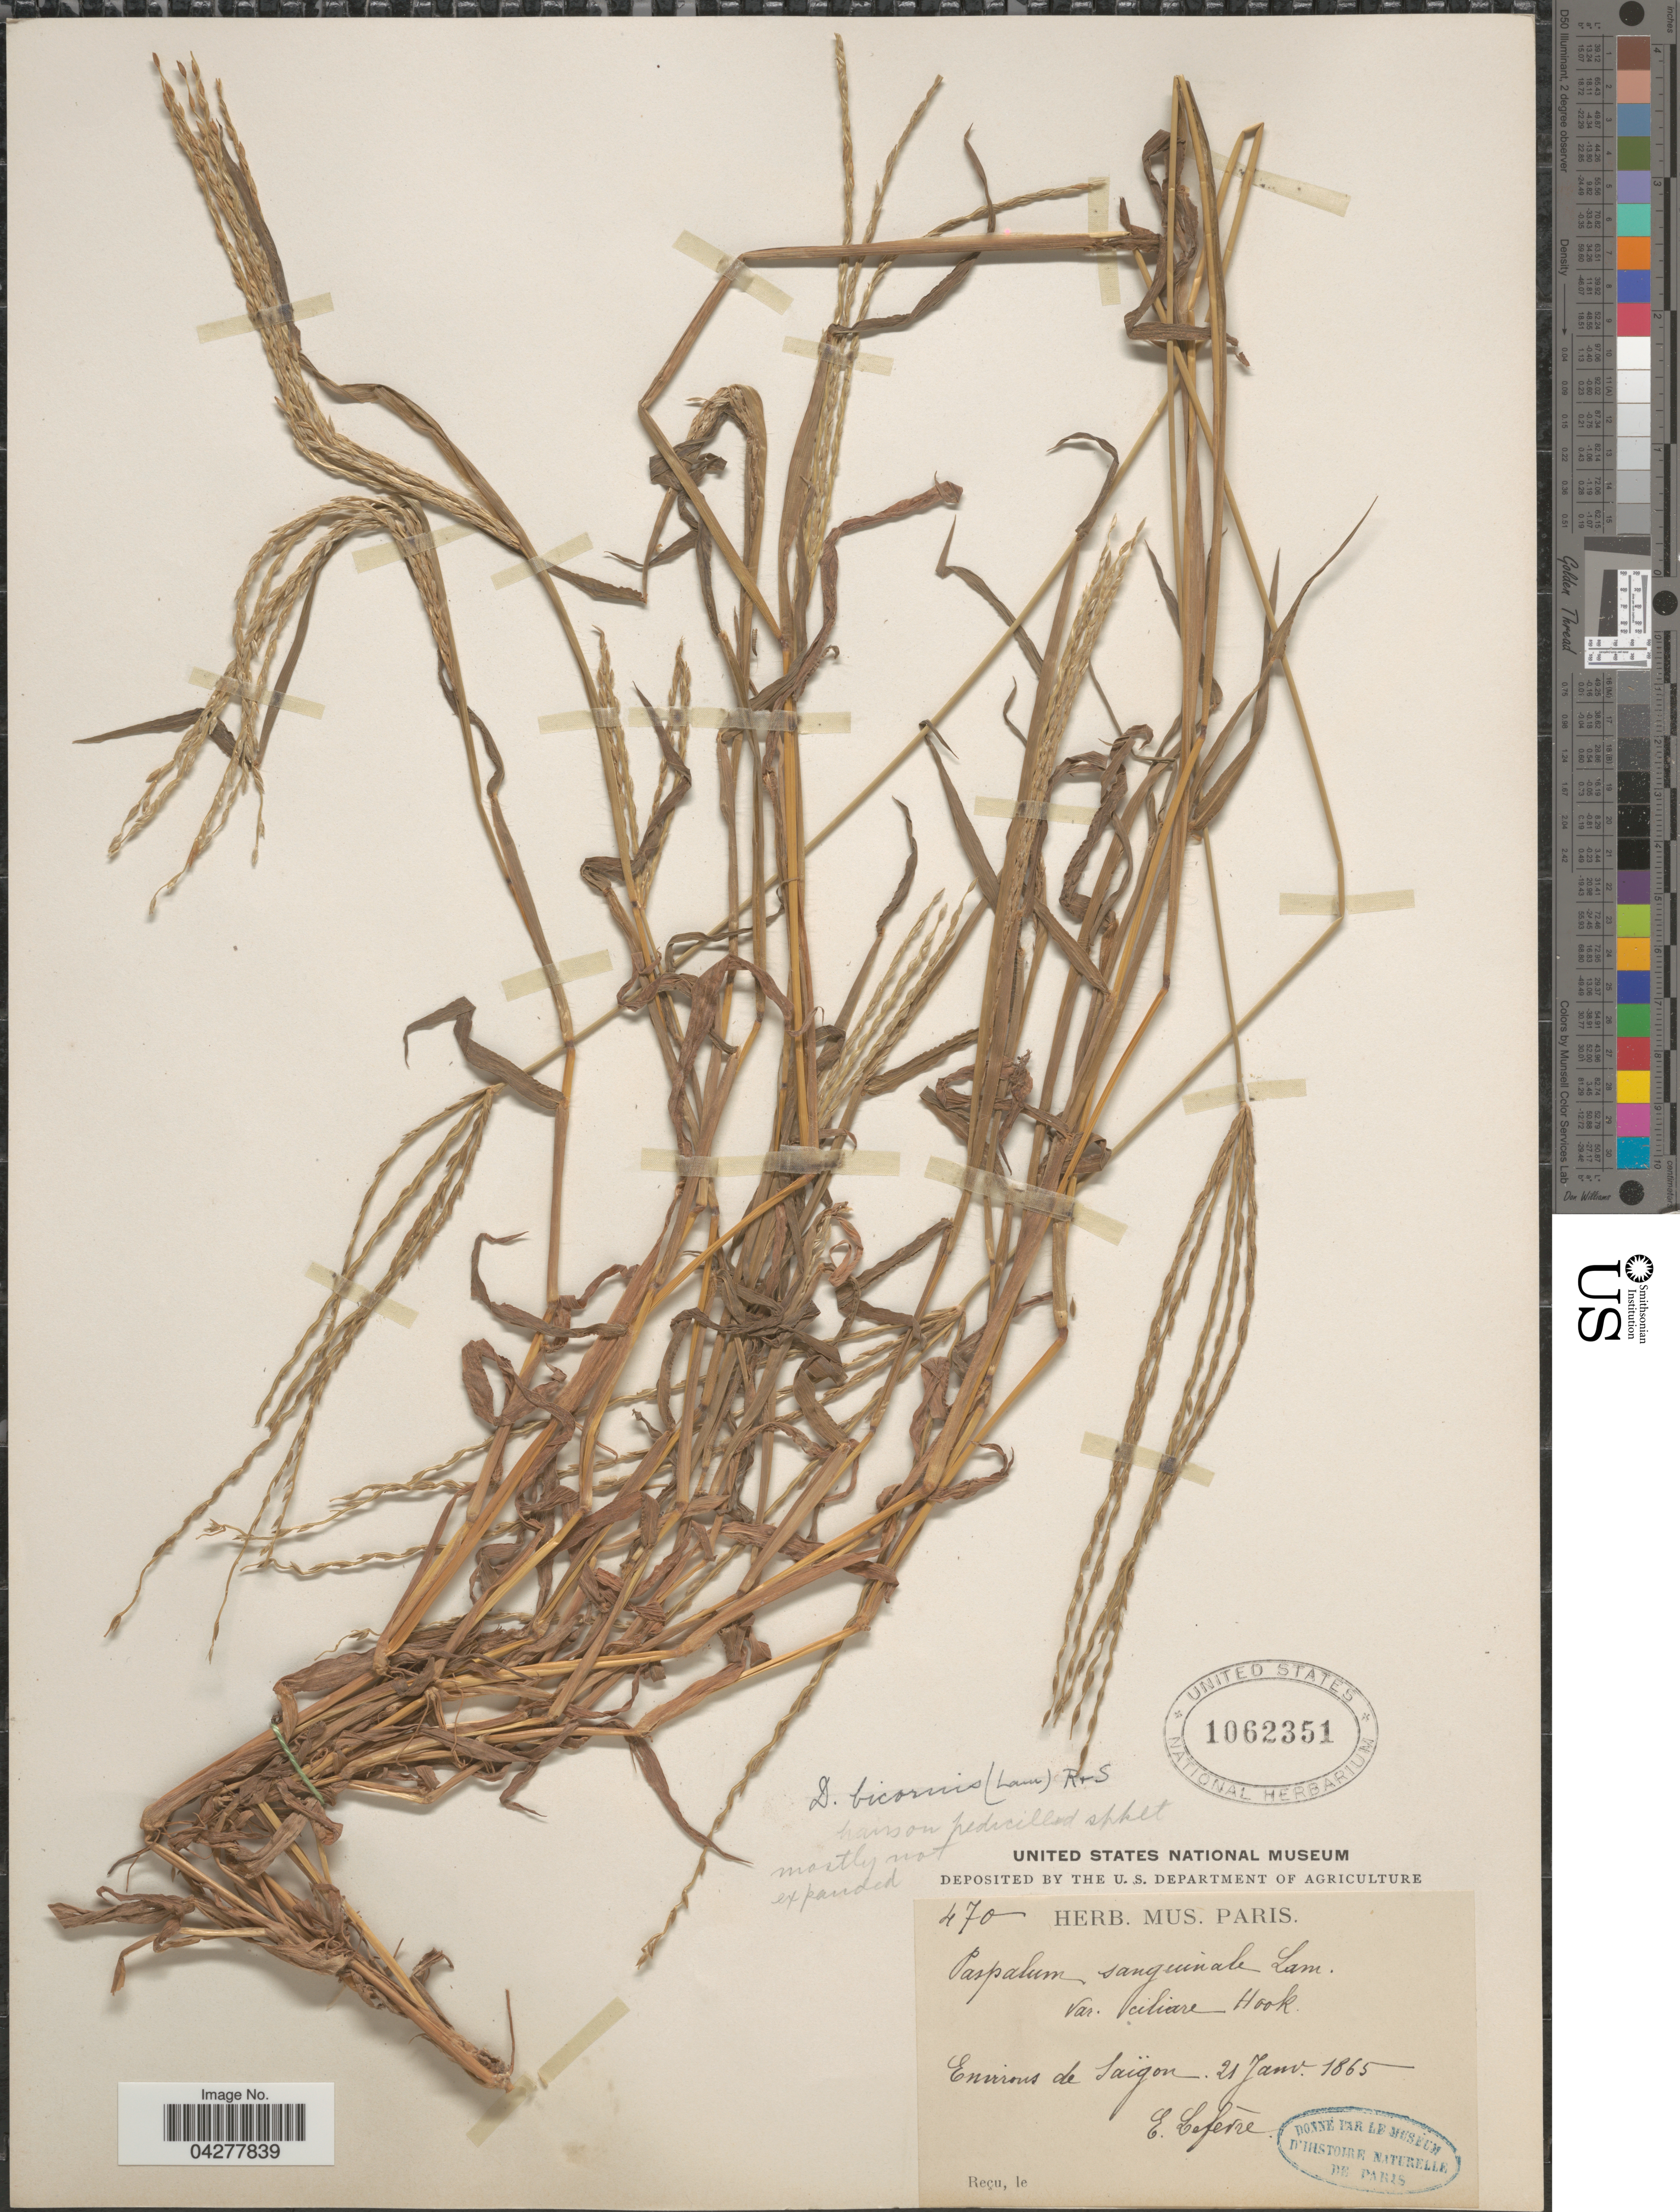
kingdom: Plantae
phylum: Tracheophyta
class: Liliopsida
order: Poales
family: Poaceae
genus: Digitaria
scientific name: Digitaria bicornis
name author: (Lam.) Roem. & Schult.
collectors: E. Lefevre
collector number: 470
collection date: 1865-01-21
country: Vietnam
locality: Environs de Saïgon.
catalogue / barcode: US 1062351